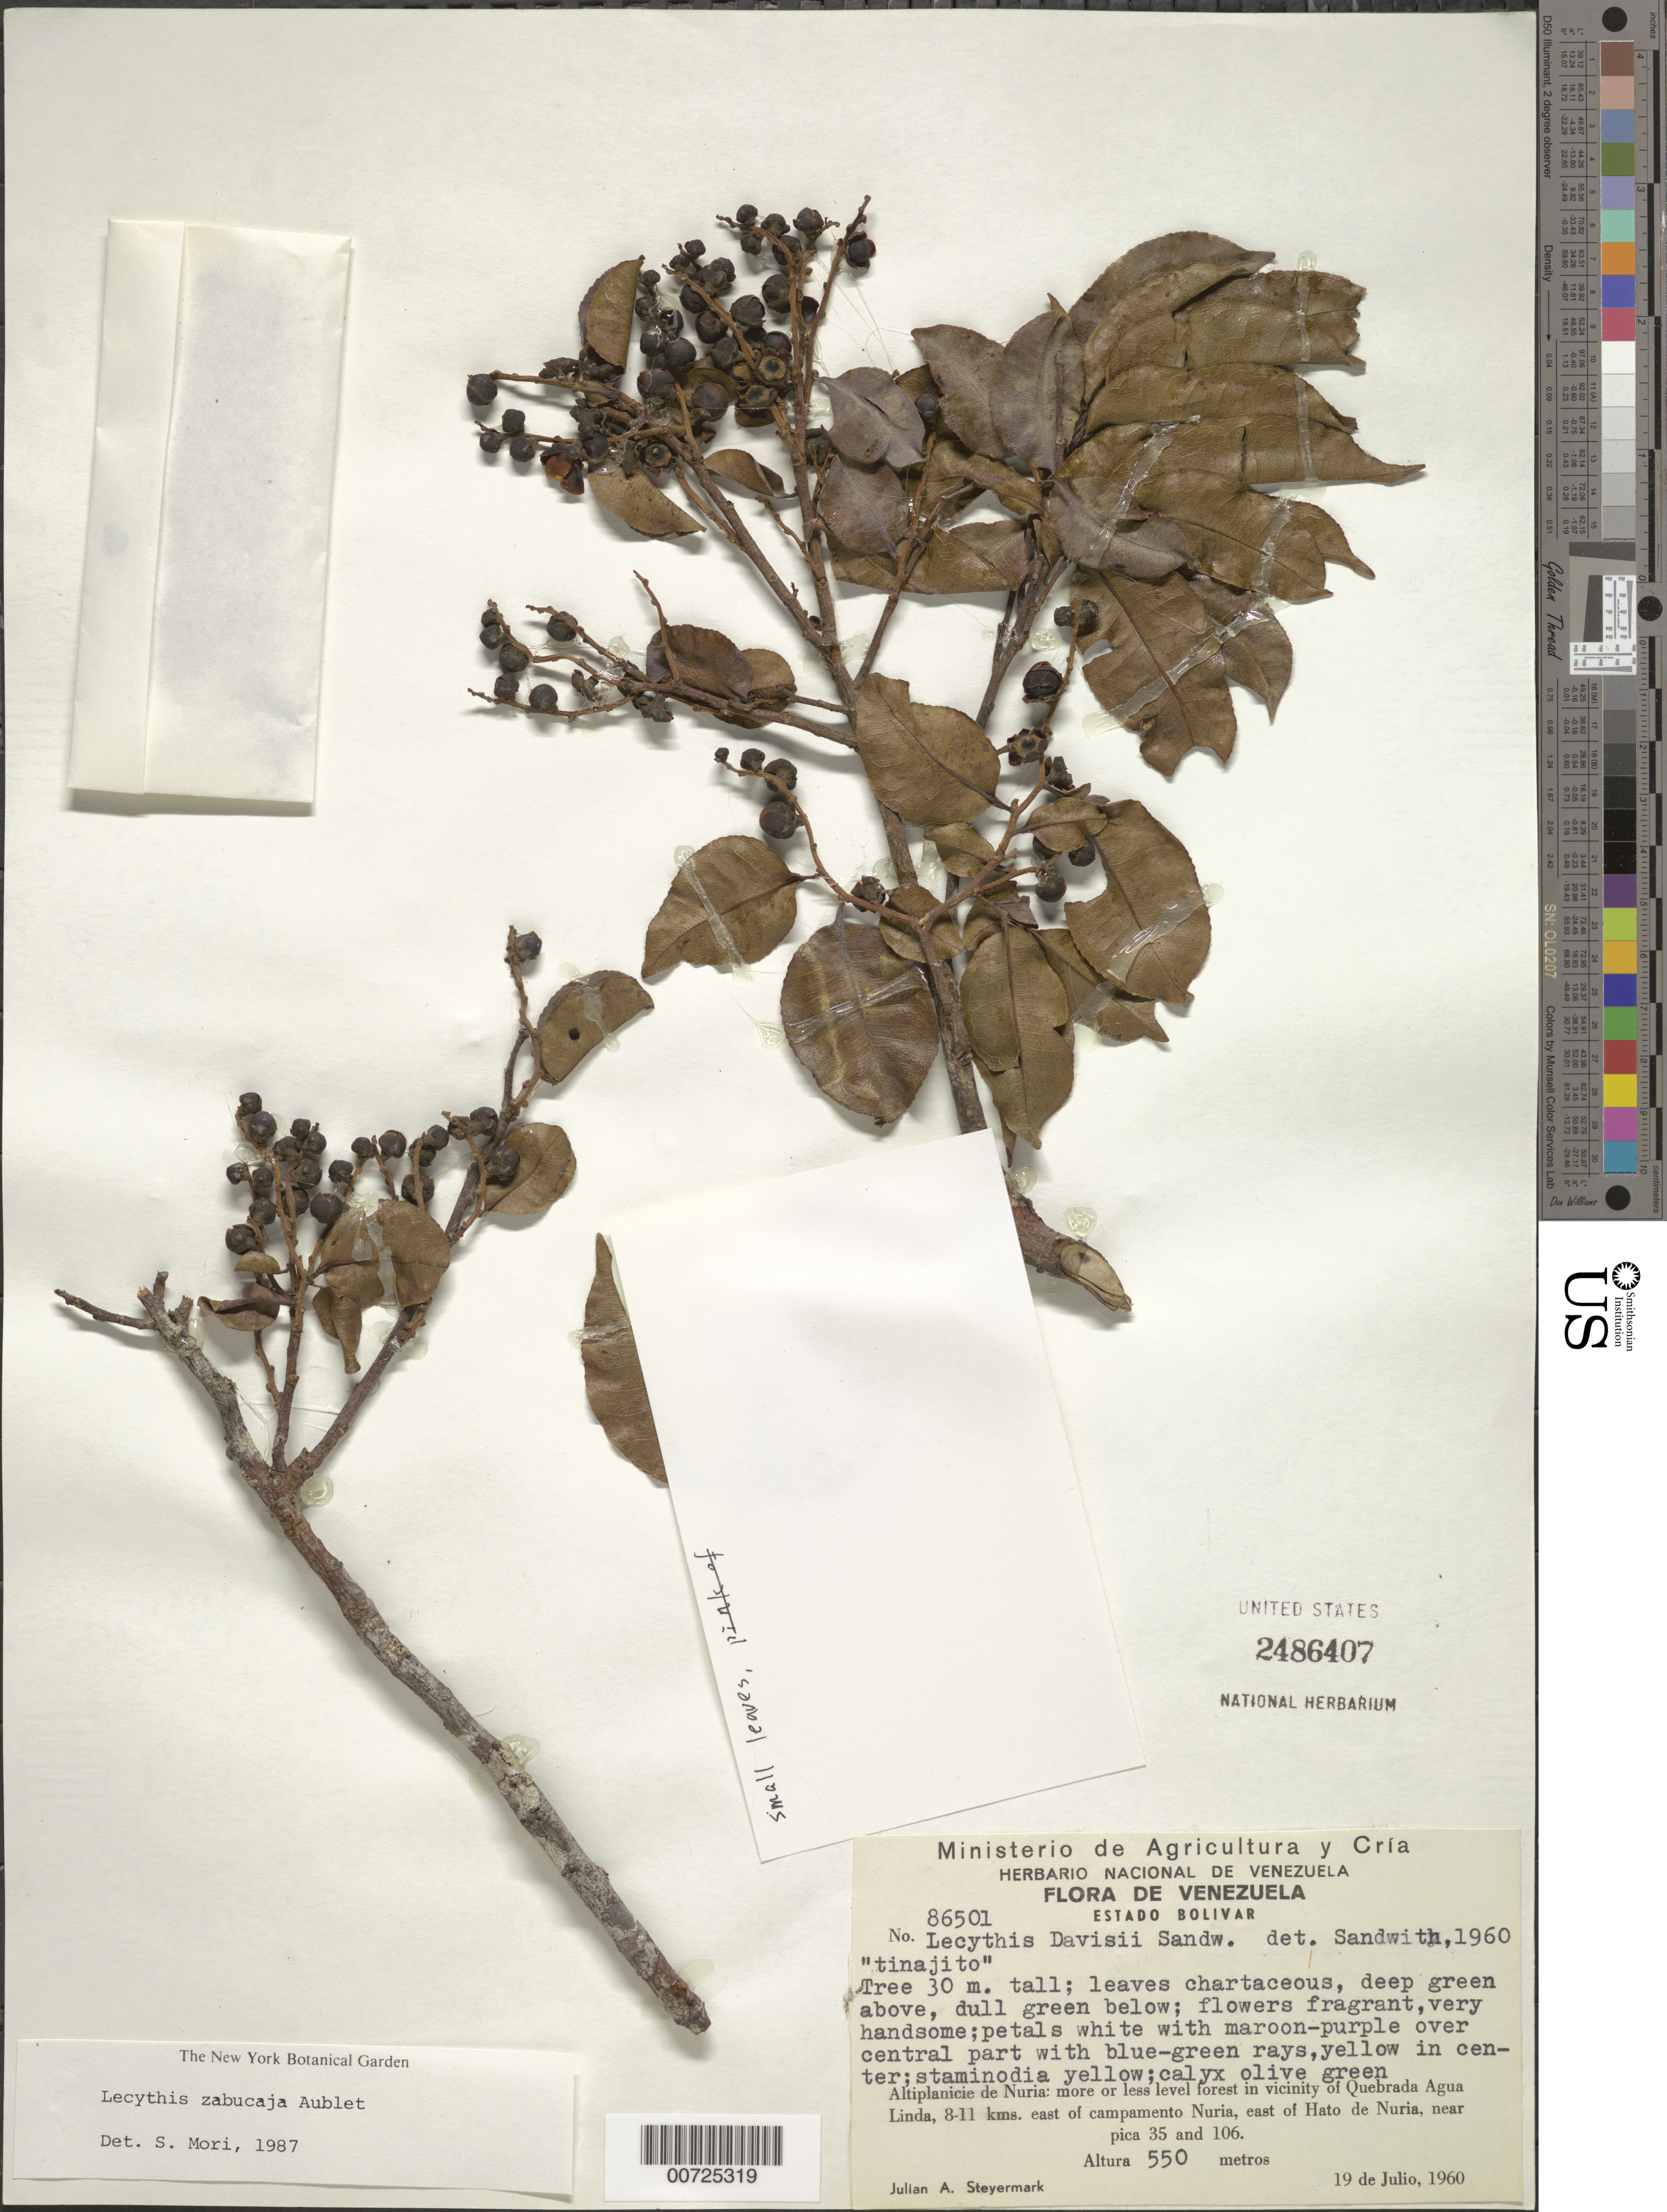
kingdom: Plantae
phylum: Tracheophyta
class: Magnoliopsida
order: Ericales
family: Lecythidaceae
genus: Lecythis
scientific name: Lecythis zabucajo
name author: Aubl.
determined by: Mori, Scott A.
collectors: J. Steyermark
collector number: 86501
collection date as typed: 19-Jul-60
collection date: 1960-07-19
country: Venezuela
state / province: Bolívar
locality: Altiplanicie de Nuria, vicinity of Quebrada Agua Linda, 8-11 km E of camp Nuria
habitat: ± level forest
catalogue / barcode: US 2486407